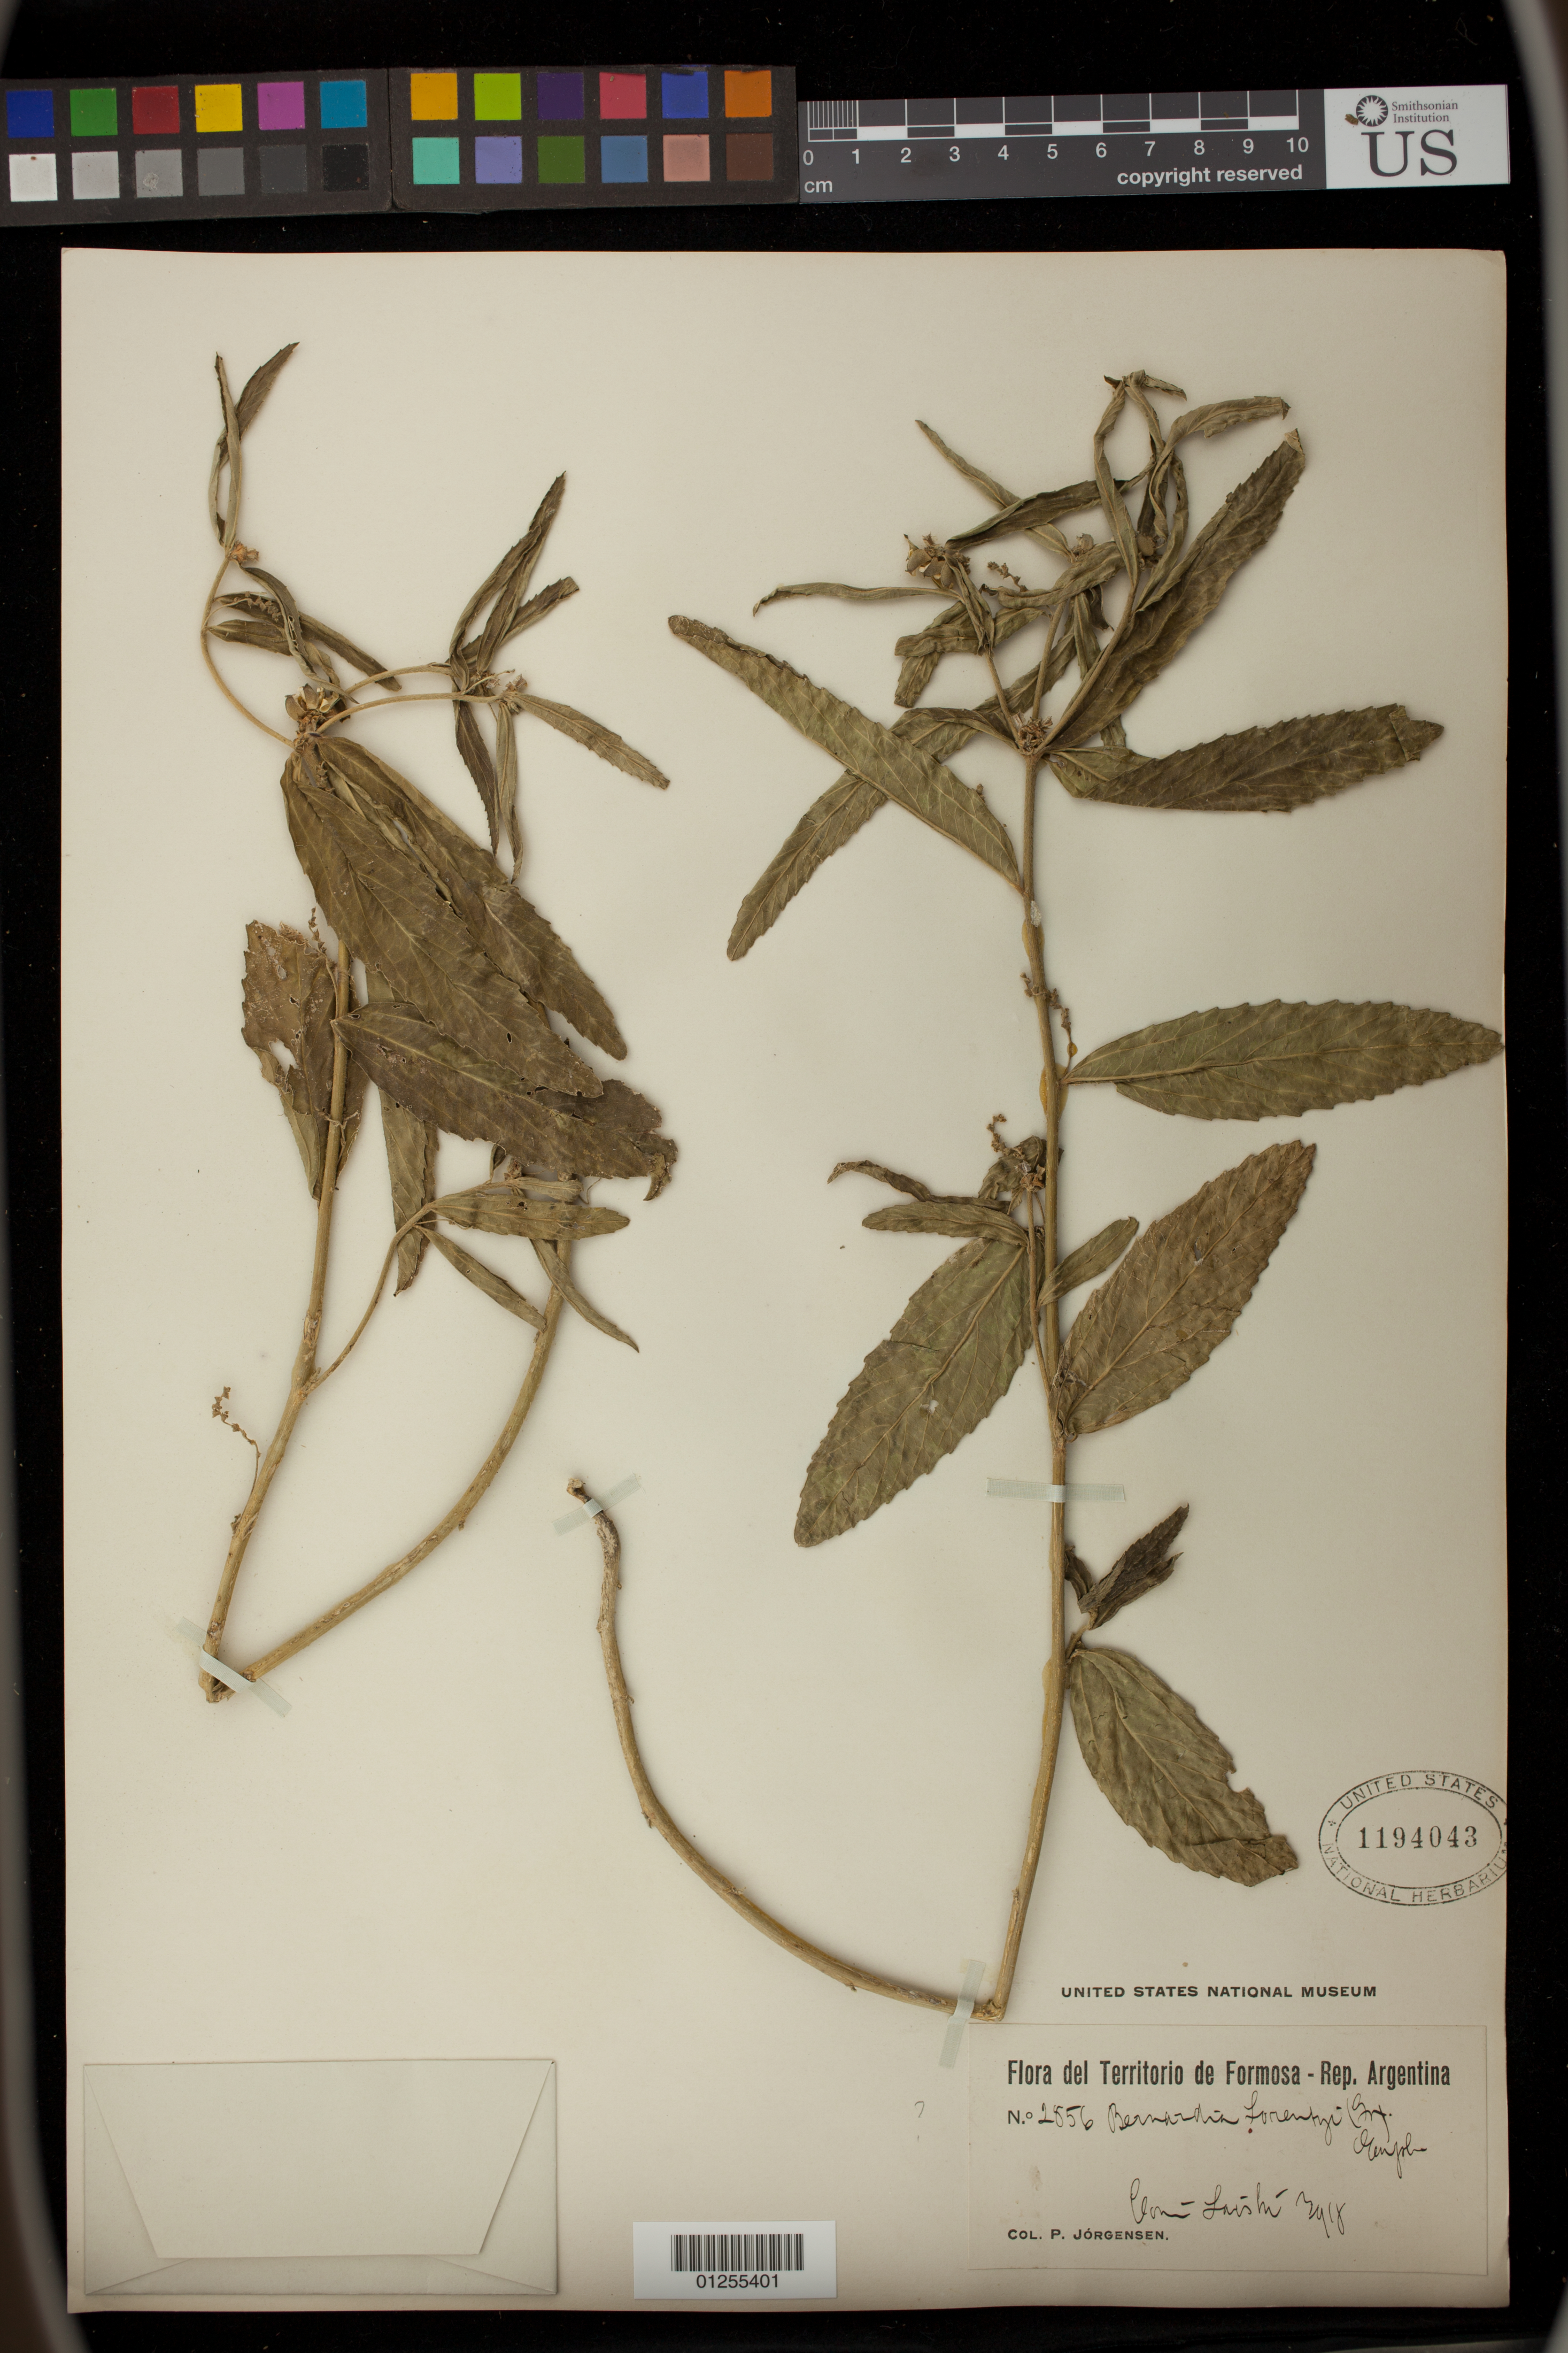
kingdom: Plantae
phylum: Tracheophyta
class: Magnoliopsida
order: Malpighiales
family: Euphorbiaceae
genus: Bernardia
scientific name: Bernardia lorentzii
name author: Müll. Arg.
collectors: P. Jörgensen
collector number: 2856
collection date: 1918-09-03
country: Argentina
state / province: Formosa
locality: Voni Laishi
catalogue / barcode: US 1194043